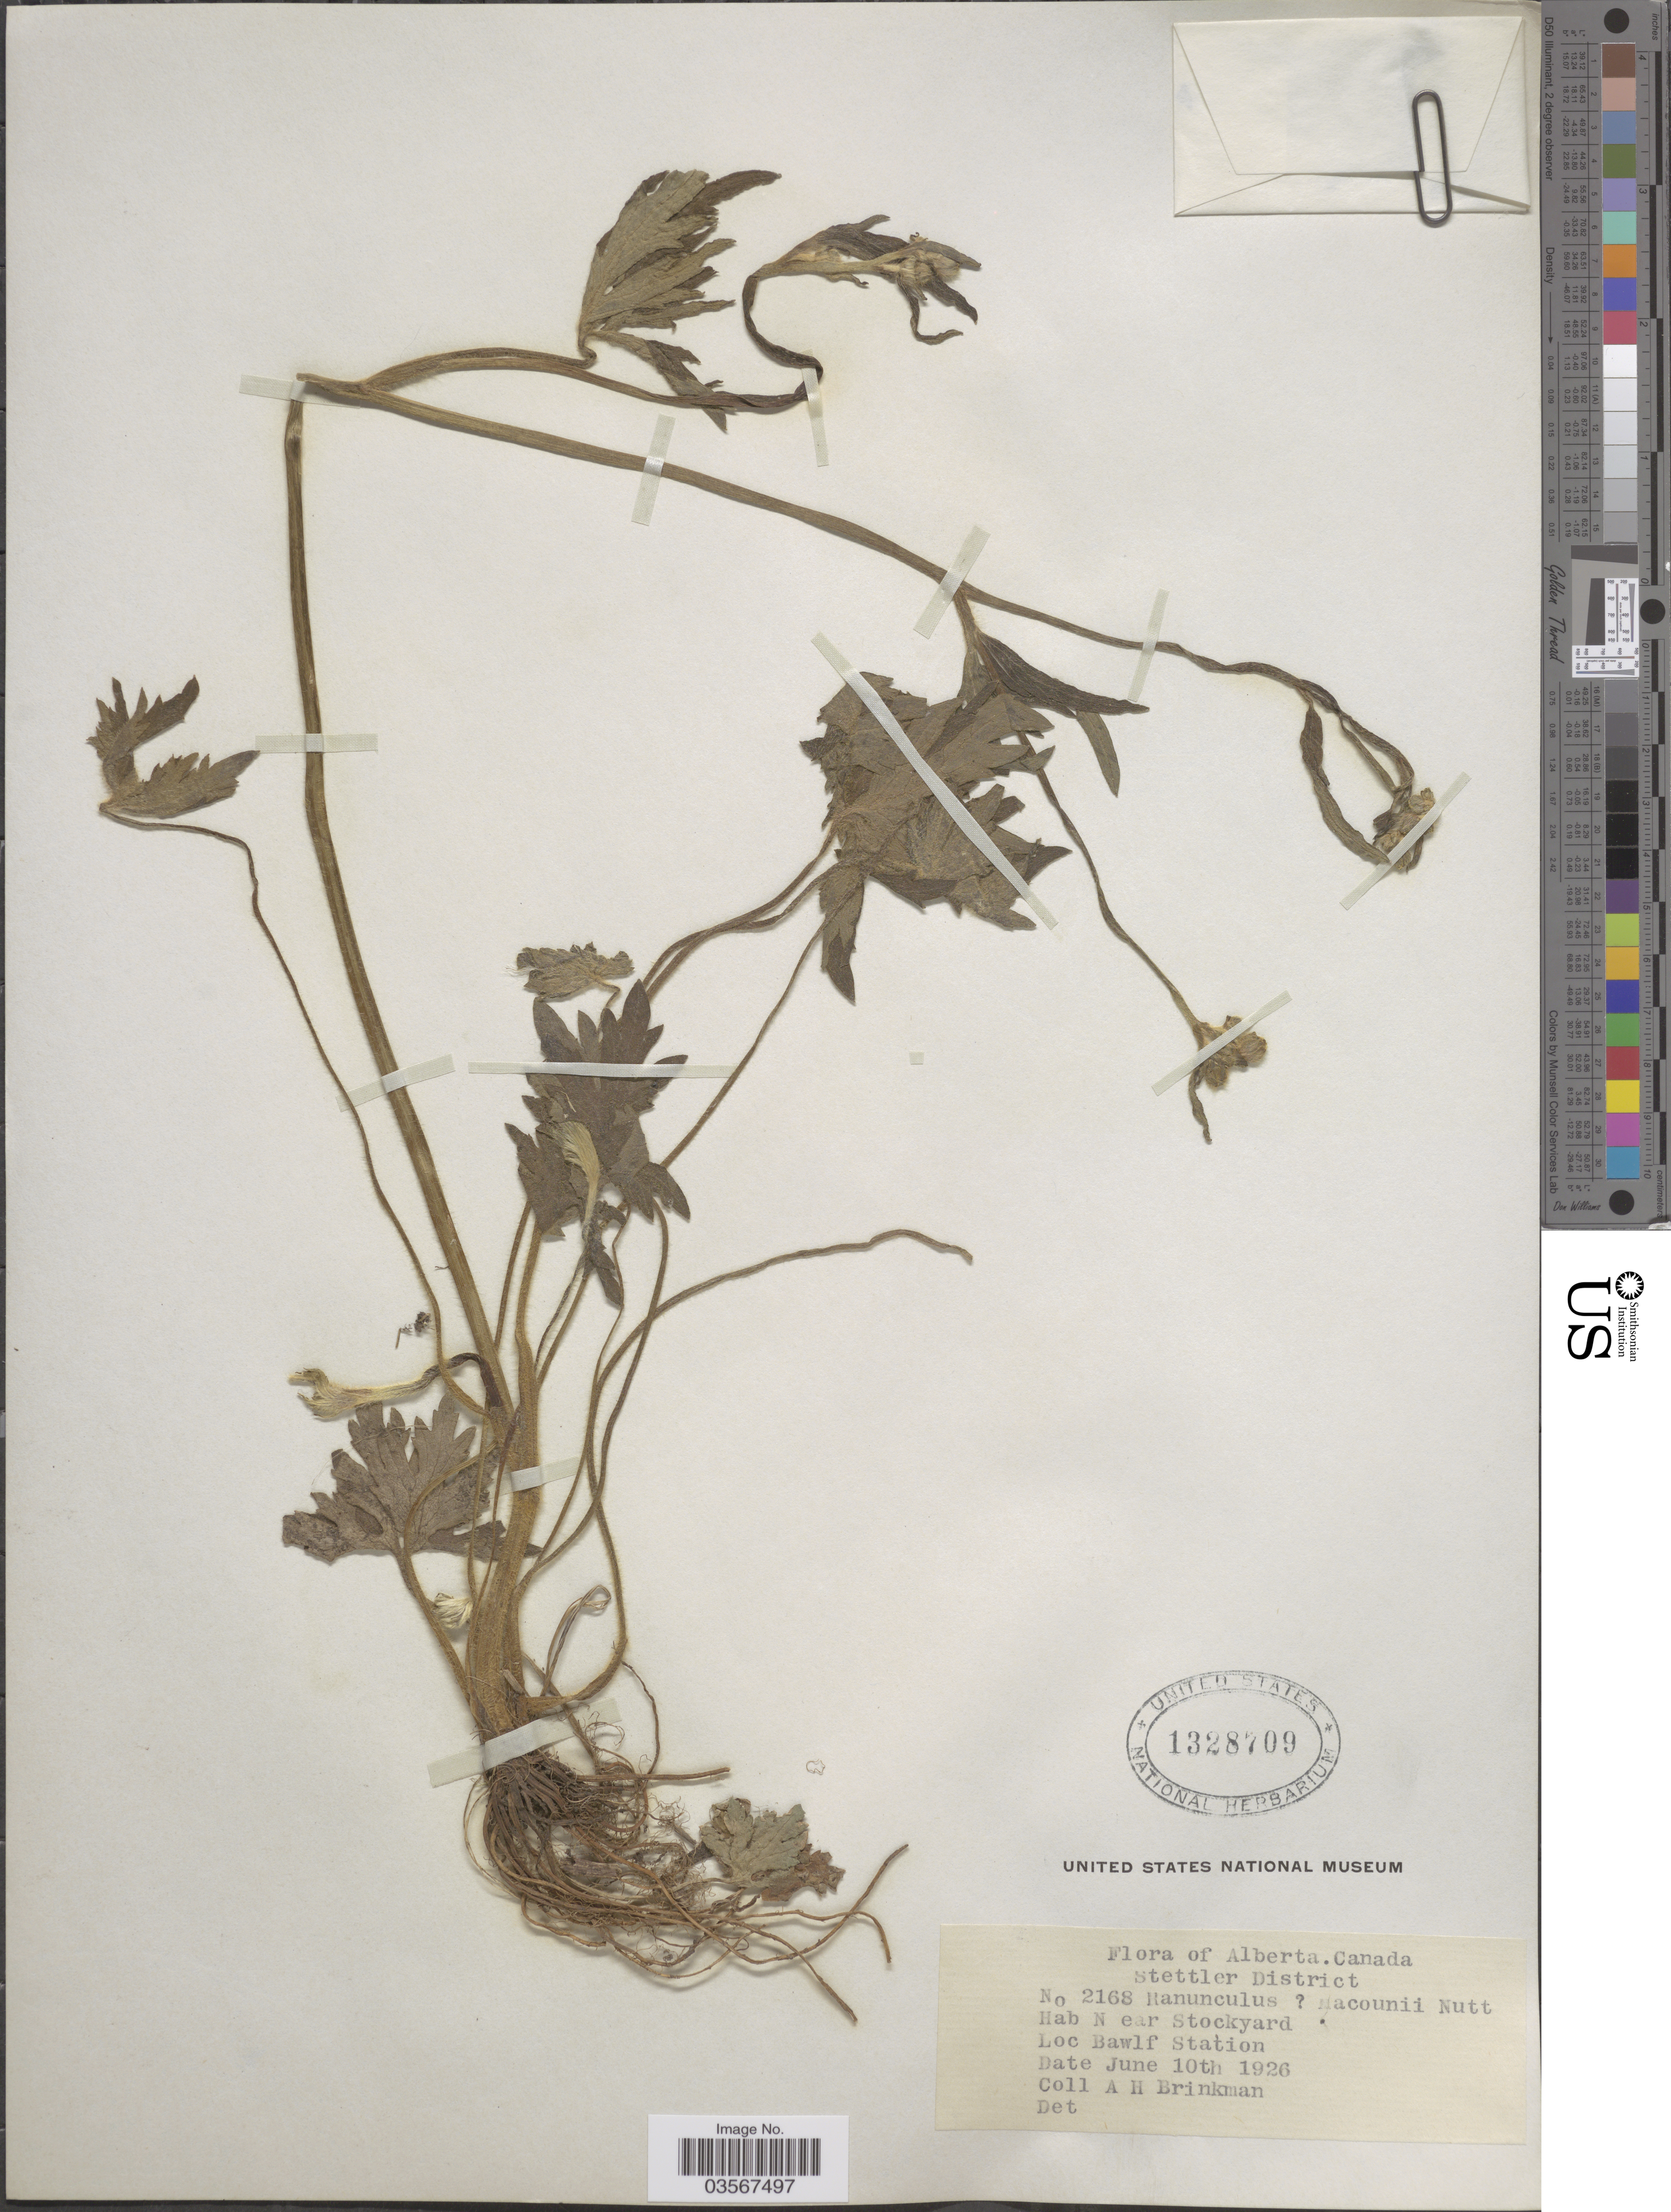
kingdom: Plantae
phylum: Tracheophyta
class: Magnoliopsida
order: Ranunculales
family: Ranunculaceae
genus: Ranunculus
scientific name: Ranunculus macounii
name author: Britton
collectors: A. Brinkman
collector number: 2168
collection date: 1926-06-10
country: Canada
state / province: Alberta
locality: Stettler District. Near Stockyard. Bawlf Station.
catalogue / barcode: US 1328709